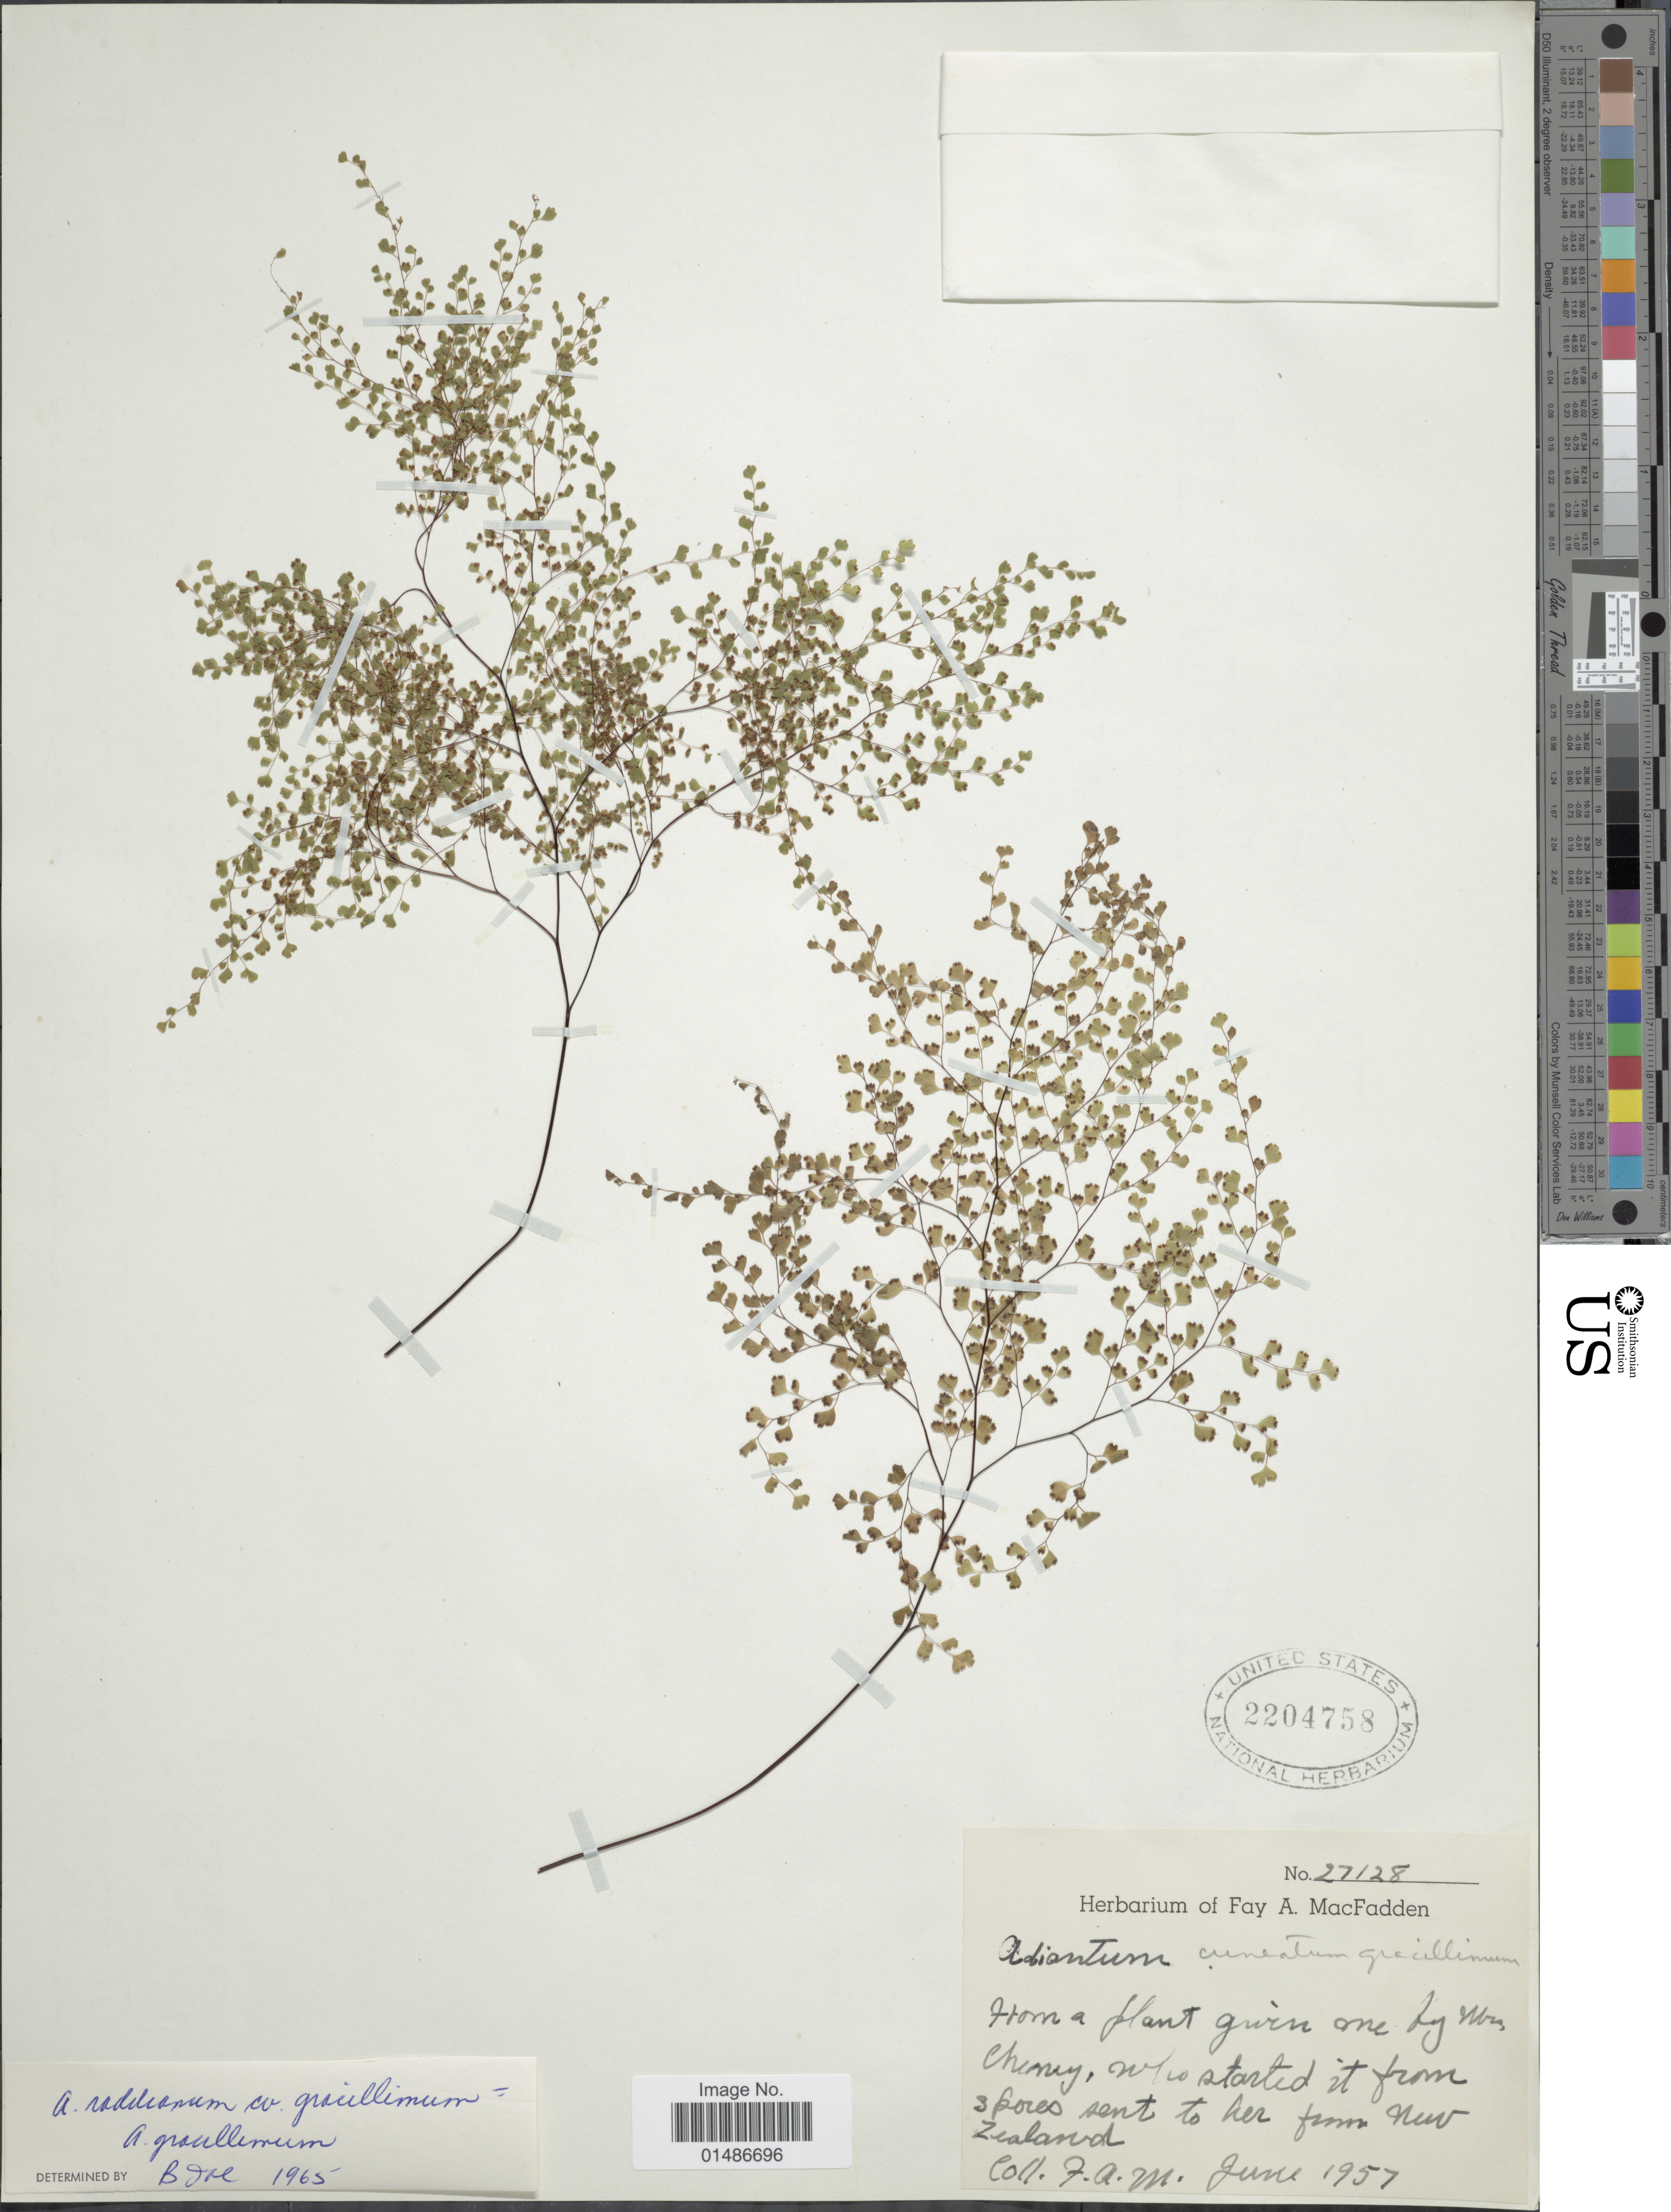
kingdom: Plantae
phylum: Tracheophyta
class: Polypodiopsida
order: Polypodiales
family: Pteridaceae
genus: Adiantum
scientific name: Adiantum raddianum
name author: C. Presl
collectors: F. MacFadden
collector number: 27128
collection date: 1957-06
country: New Zealand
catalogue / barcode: US 2204758